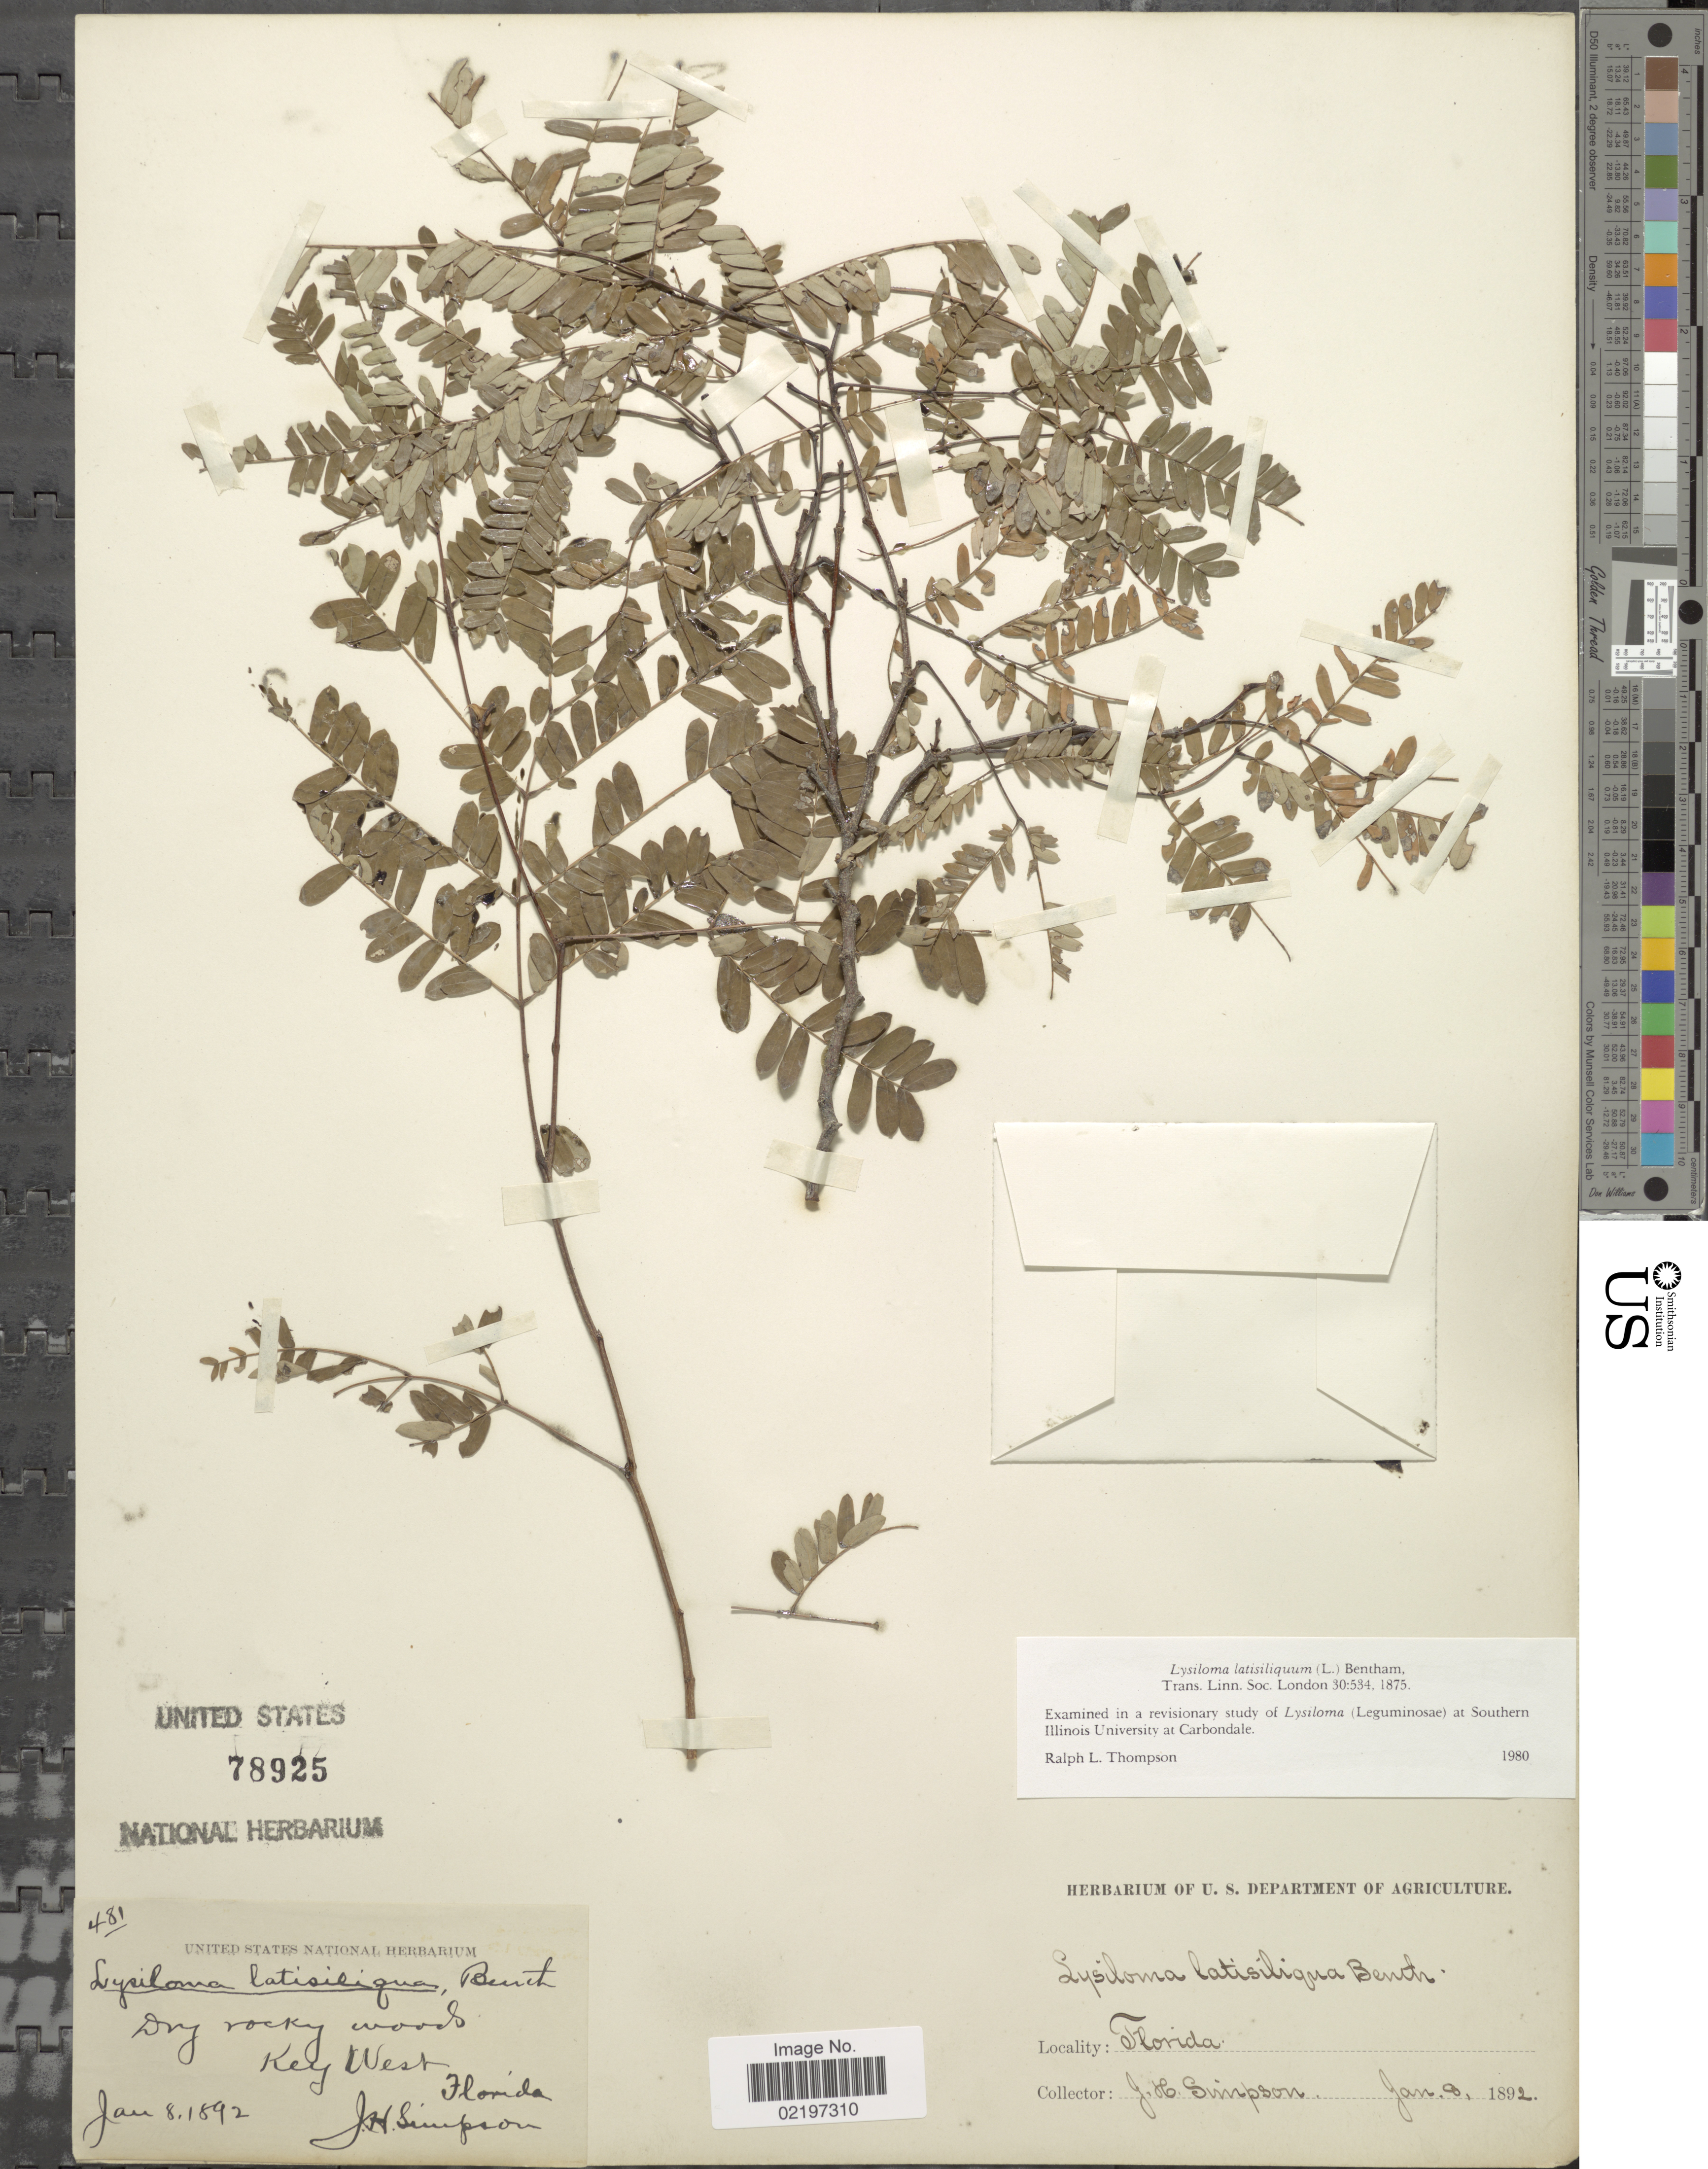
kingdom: Plantae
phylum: Tracheophyta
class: Magnoliopsida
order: Fabales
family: Fabaceae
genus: Lysiloma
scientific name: Lysiloma latisiliquum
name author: (L.) Benth.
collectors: J. H. Simpson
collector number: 481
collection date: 1892-01-08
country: United States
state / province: Florida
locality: Dry rocky woods, Key West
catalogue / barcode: US 78925